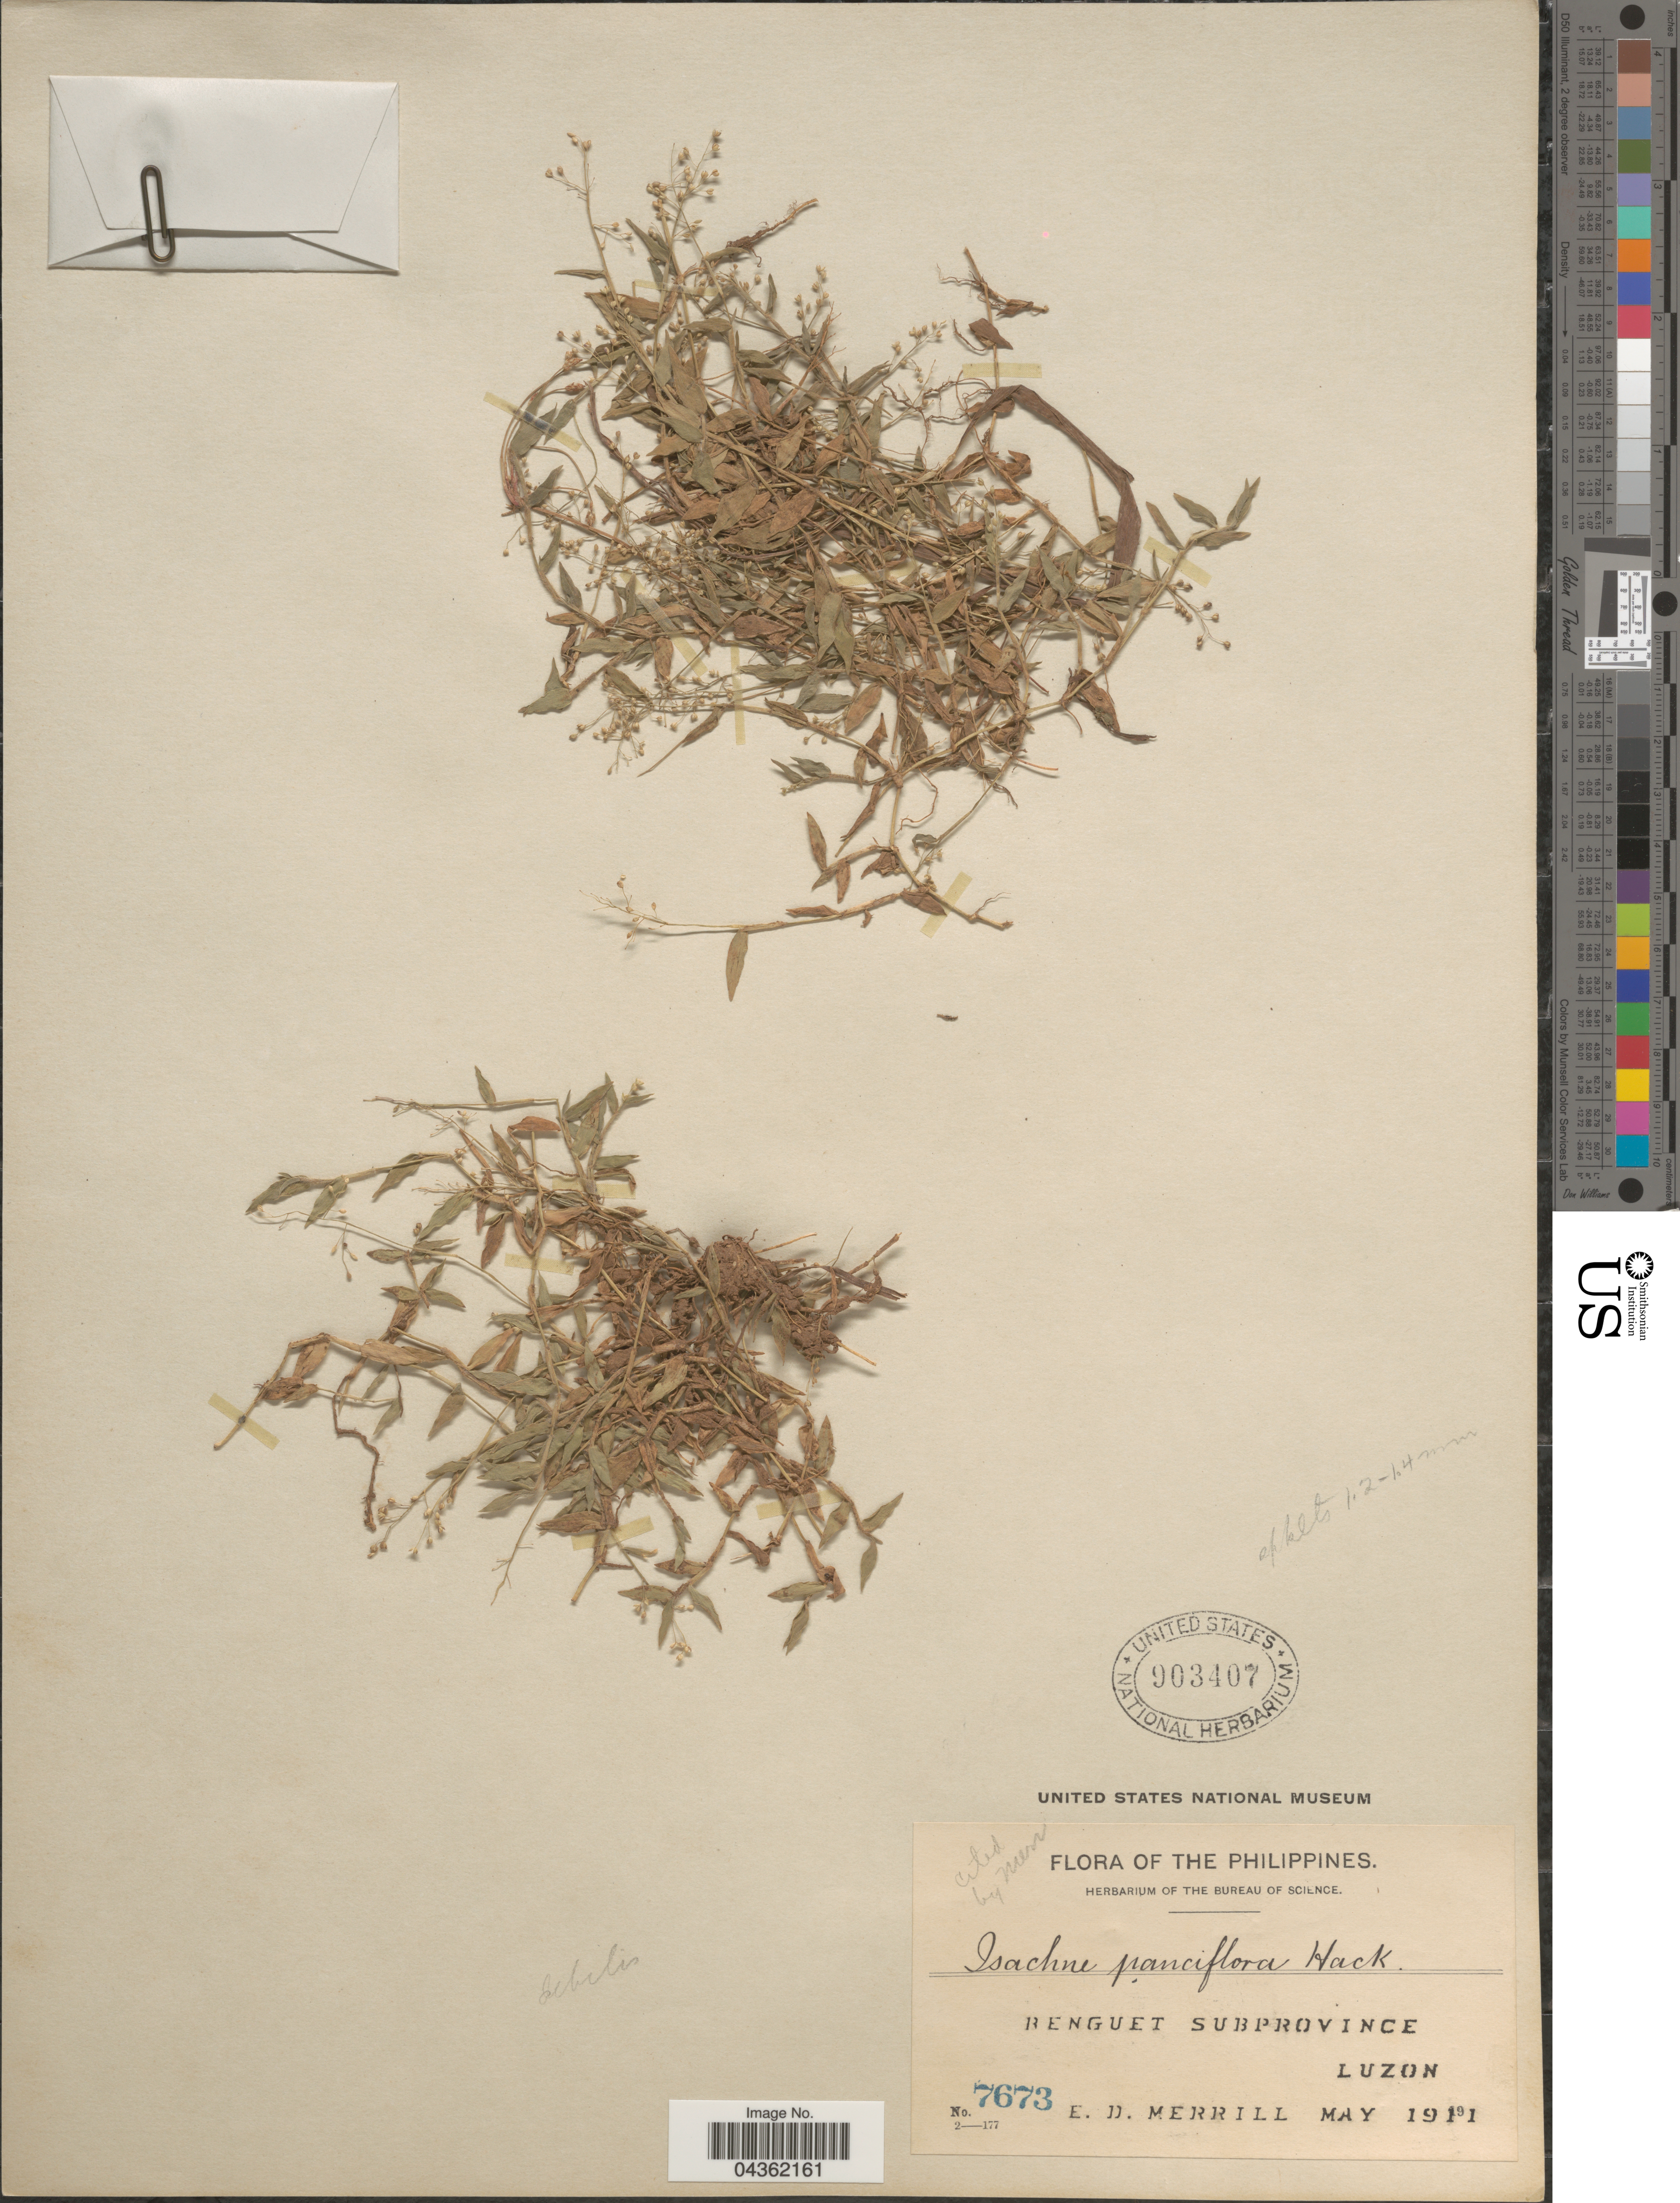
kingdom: Plantae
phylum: Tracheophyta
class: Liliopsida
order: Poales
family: Poaceae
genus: Isachne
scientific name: Isachne myosotis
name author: Nees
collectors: E. D. Merrill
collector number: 7673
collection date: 1911-05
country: Philippines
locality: Benguet Subprovince. Luzon.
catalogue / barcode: US 903407